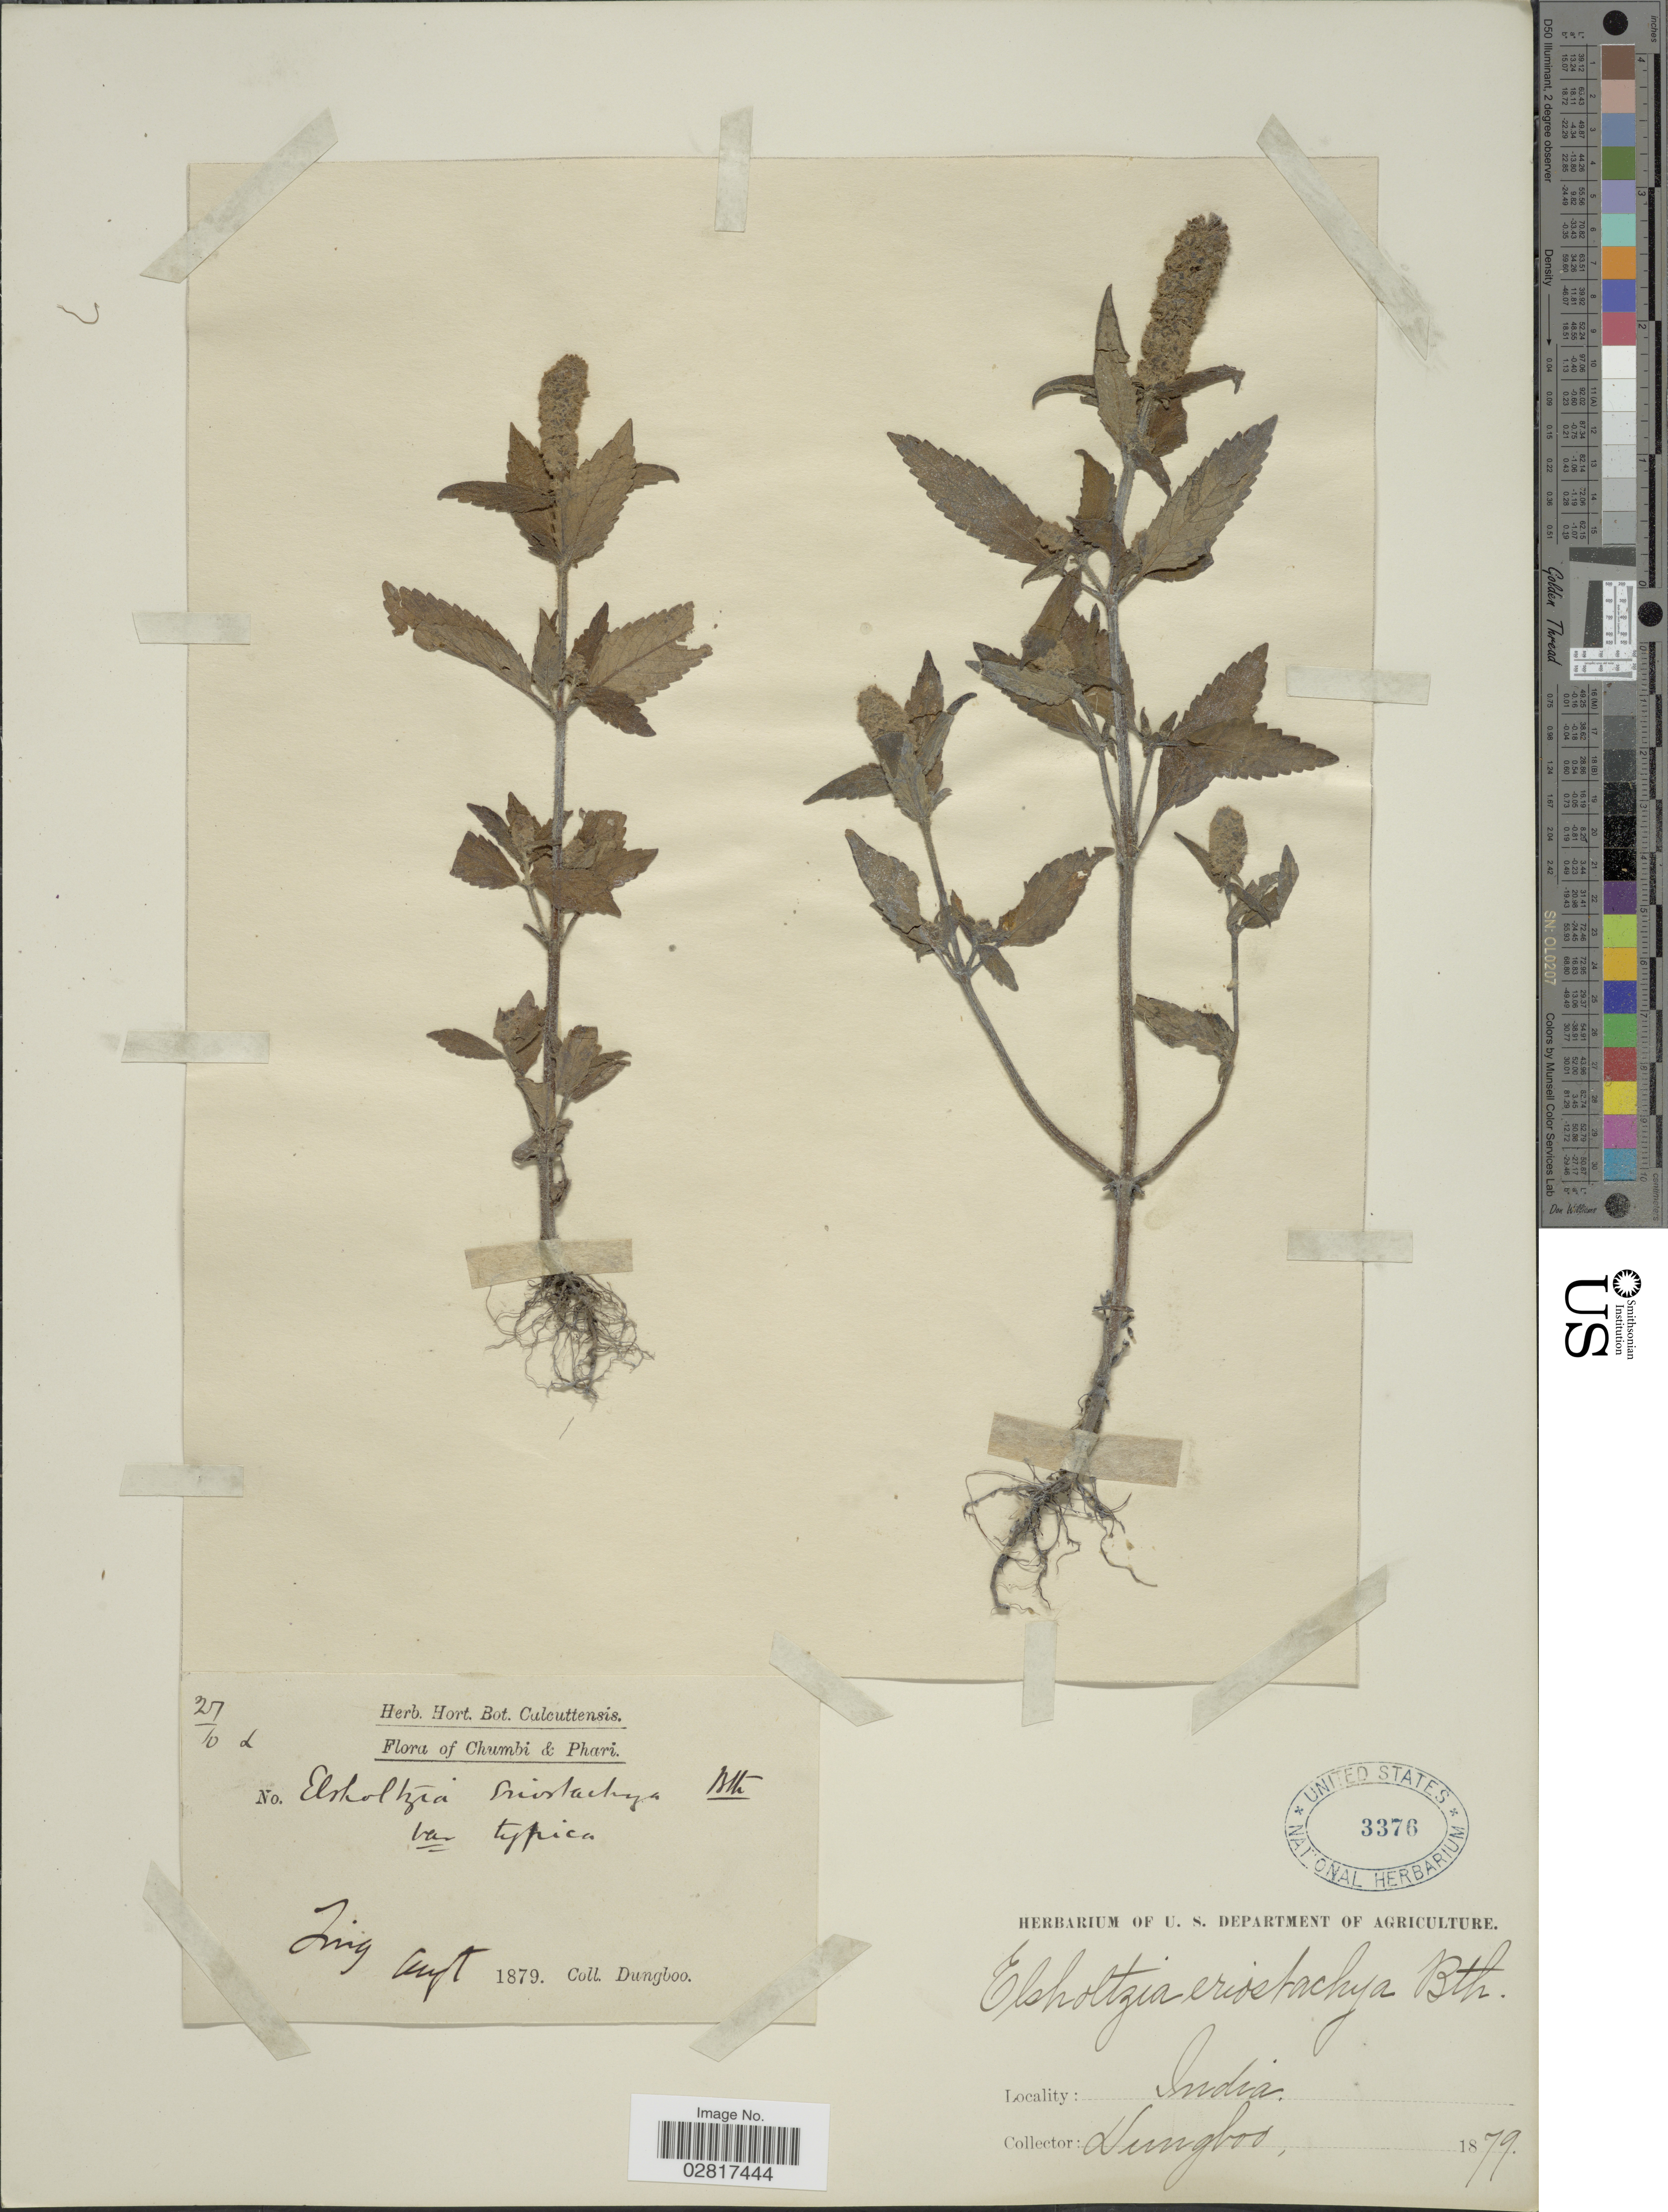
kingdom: Plantae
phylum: Tracheophyta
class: Magnoliopsida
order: Lamiales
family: Lamiaceae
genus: Elsholtzia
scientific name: Elsholtzia eriostachya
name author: (Benth.) Benth.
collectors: Dungboo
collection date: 1879-08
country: India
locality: Chumbi & Phari. Zing [unsure placement] [interpreted]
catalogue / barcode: US 3376